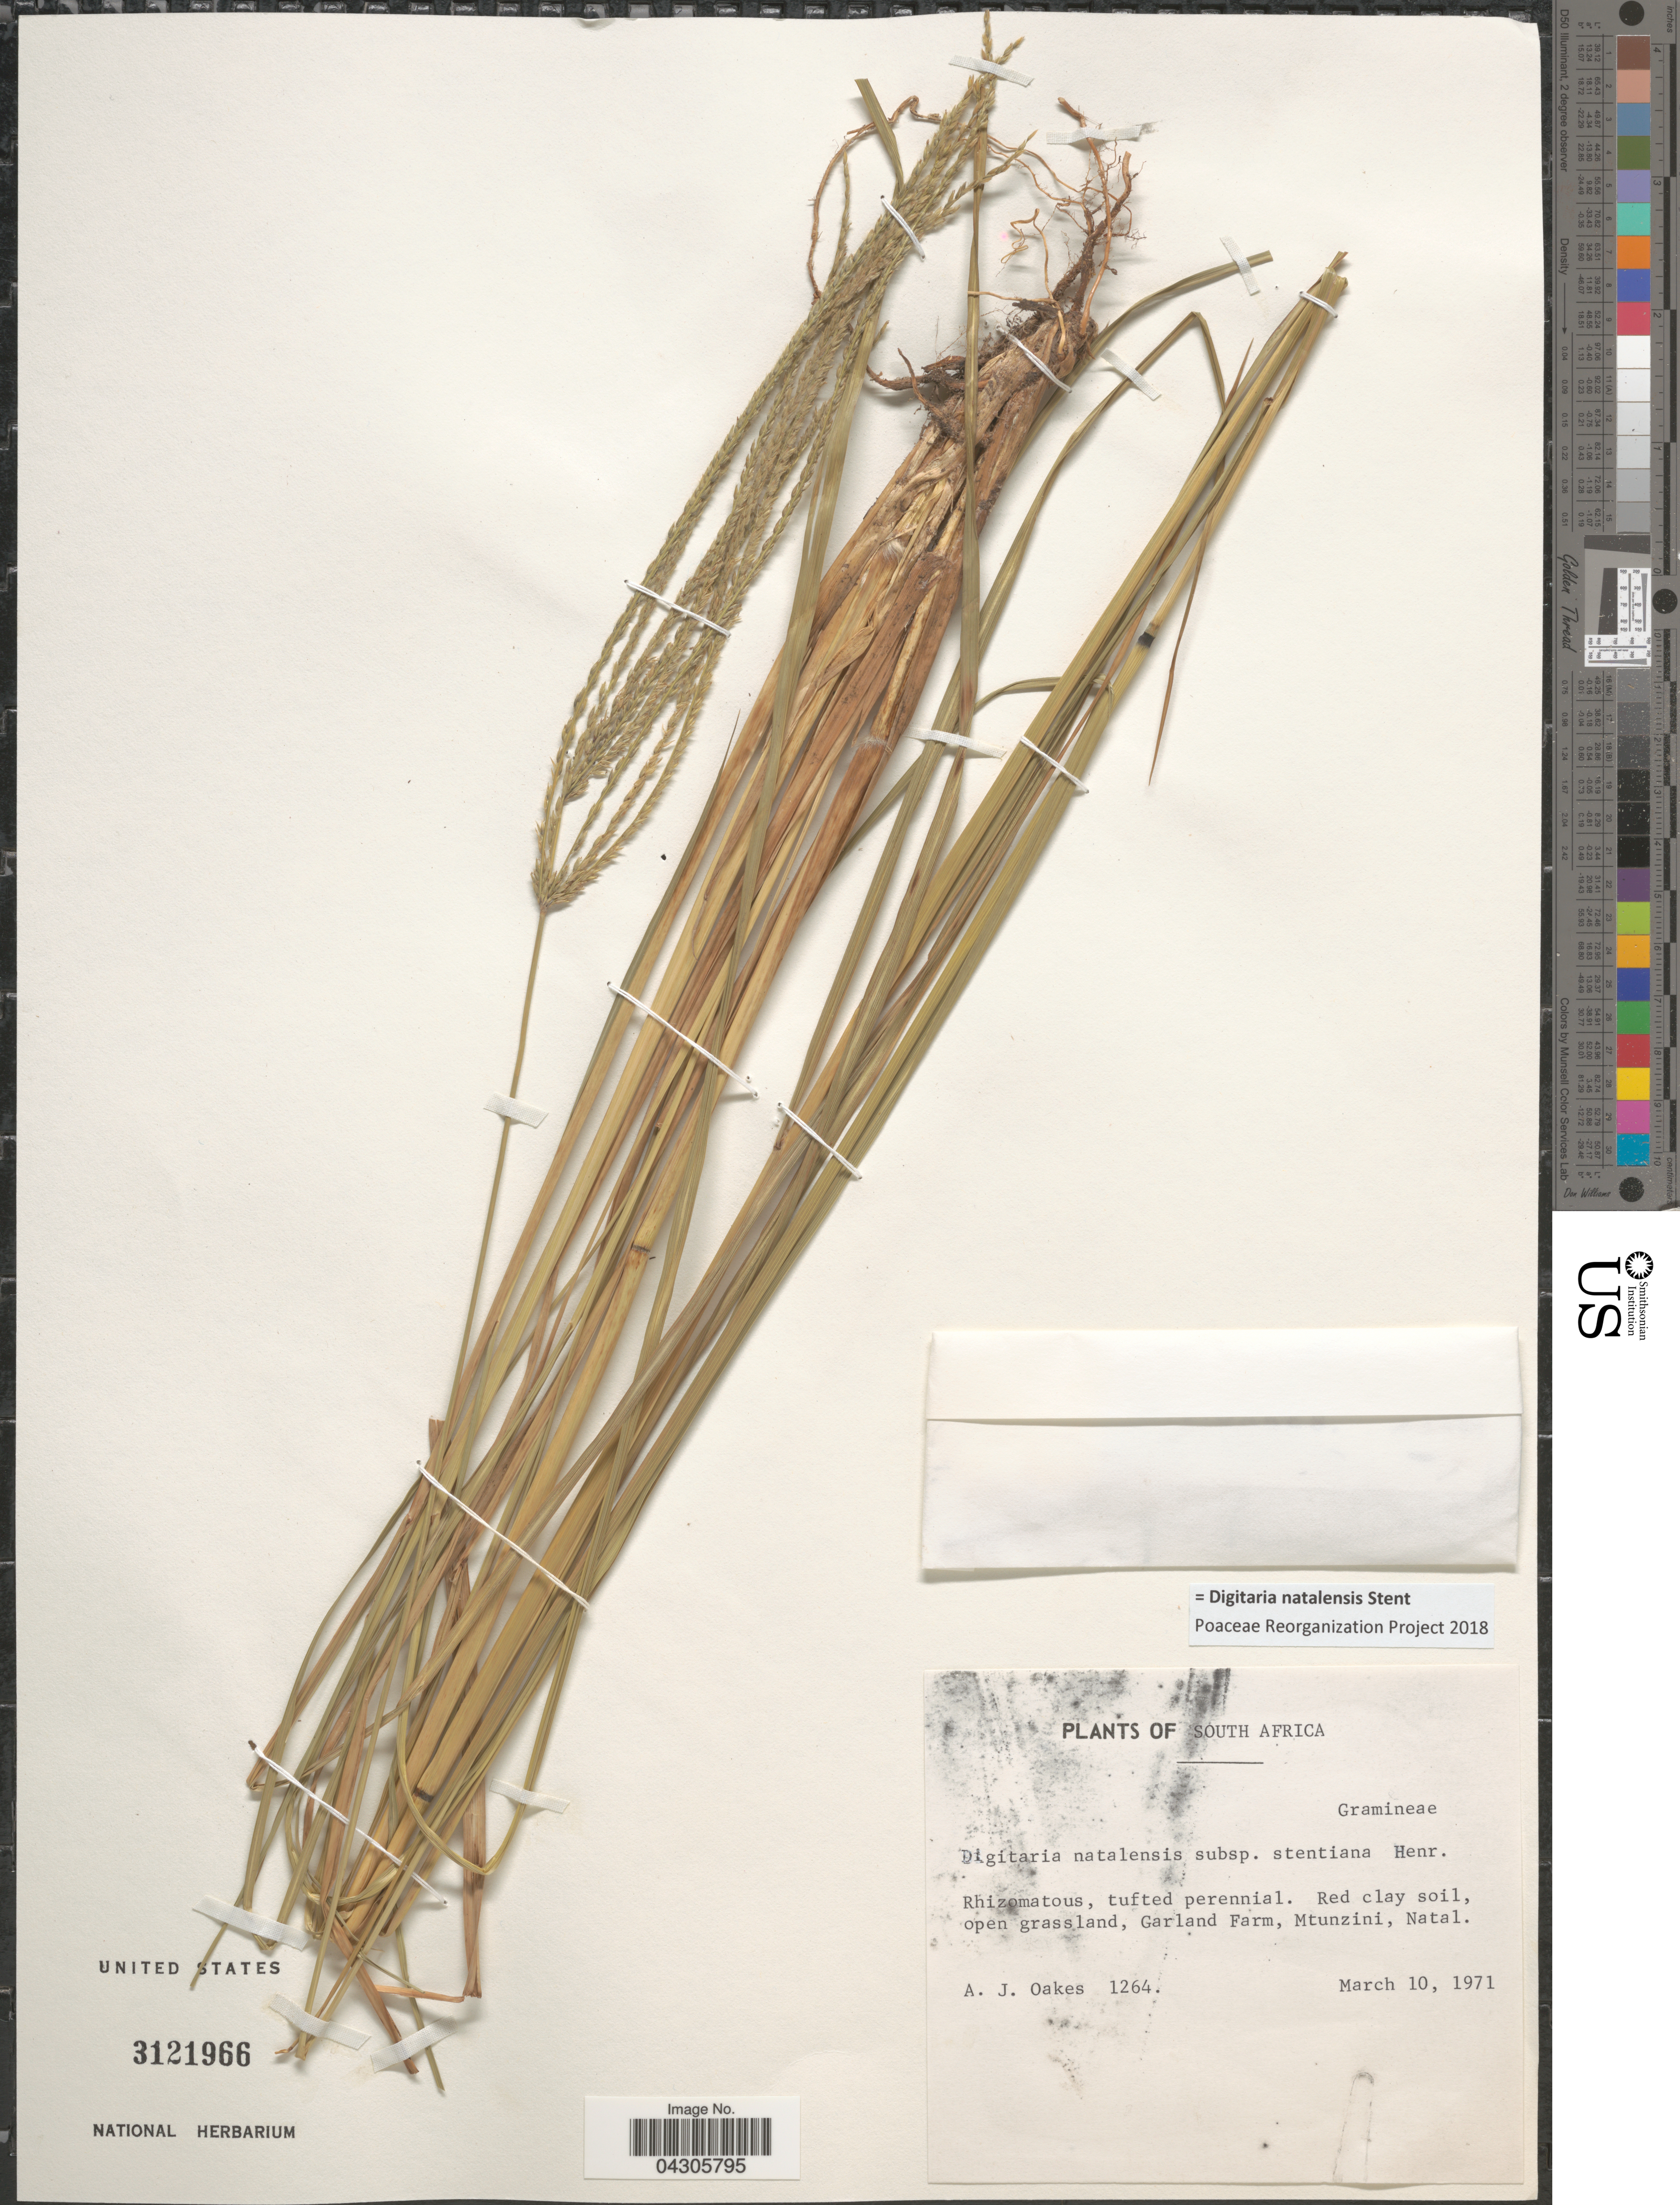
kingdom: Plantae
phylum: Tracheophyta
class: Liliopsida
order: Poales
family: Poaceae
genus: Digitaria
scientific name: Digitaria natalensis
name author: Stent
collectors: A. Oakes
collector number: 1264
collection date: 1971-03-10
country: South Africa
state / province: KwaZulu-Natal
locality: Garland Farm, Mtunzini, Natal.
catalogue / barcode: US 3121966